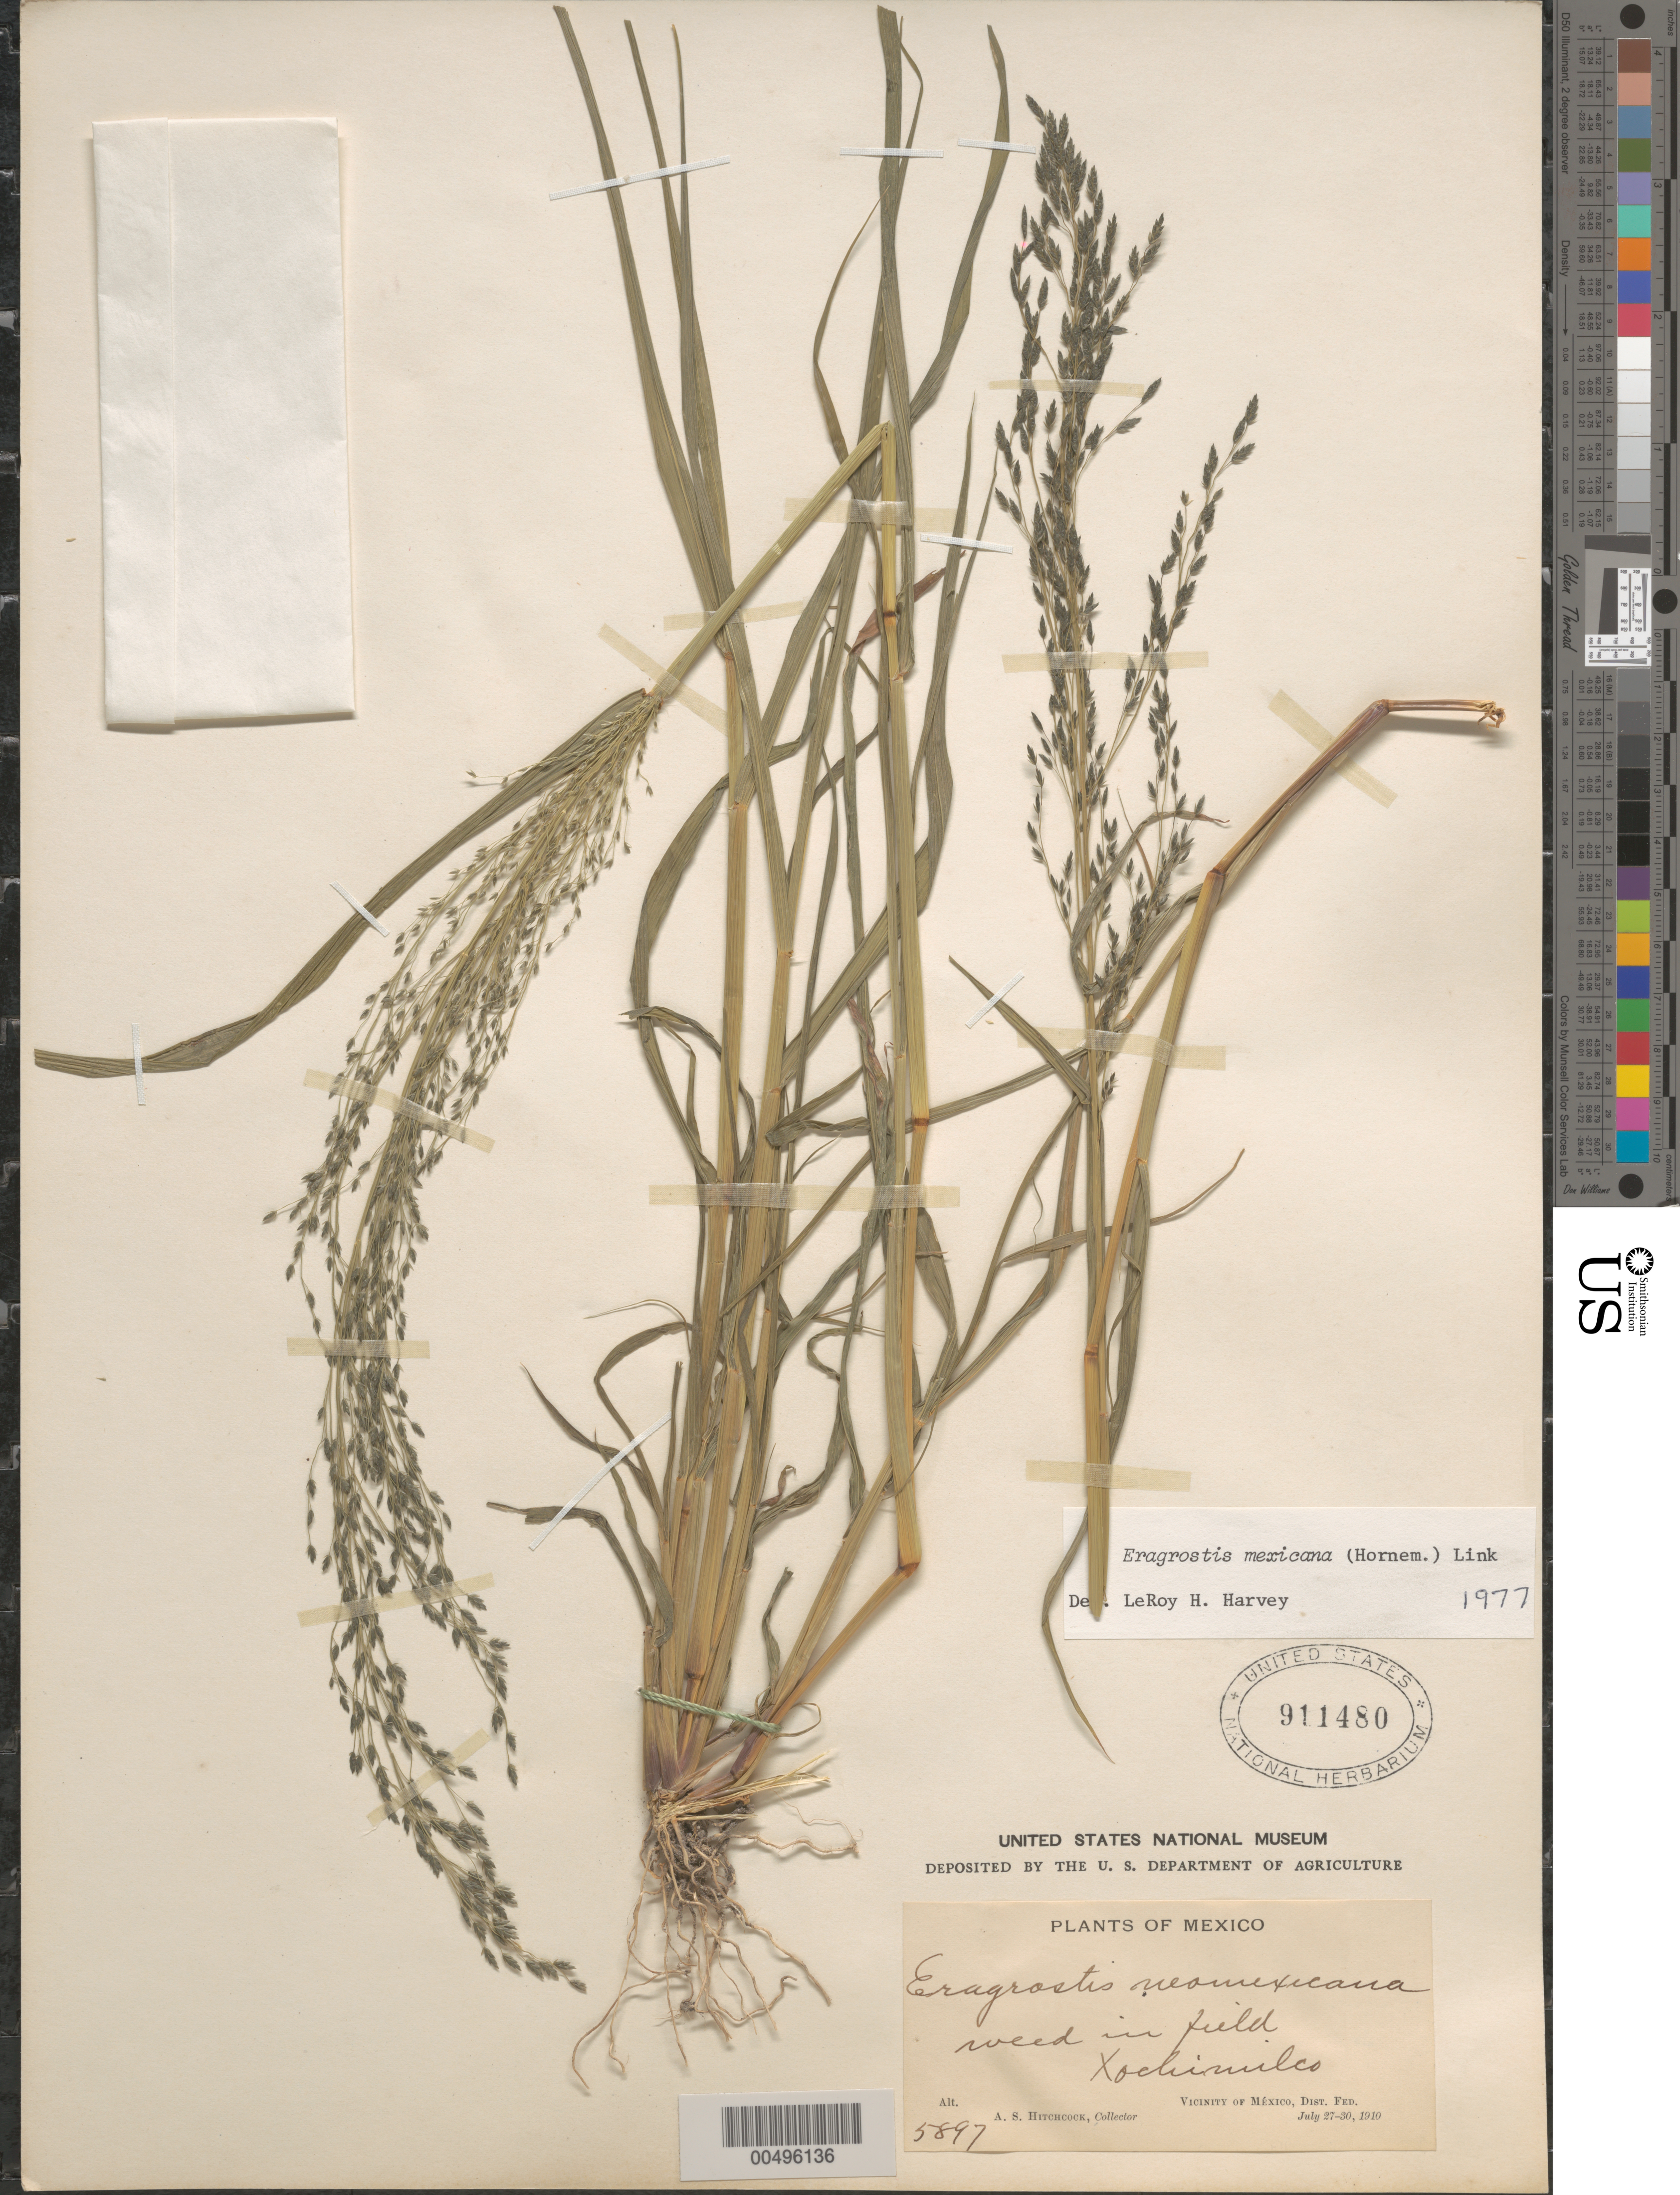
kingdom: Plantae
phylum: Tracheophyta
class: Liliopsida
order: Poales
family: Poaceae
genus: Eragrostis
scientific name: Eragrostis mexicana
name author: (Hornem.) Link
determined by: Harvey, L. H.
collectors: A. S. Hitchcock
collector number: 5897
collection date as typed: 27 Jul 1910 to 30 Jul 1910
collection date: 1910-07-27/1910-07-30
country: Mexico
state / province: Distrito Federal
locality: Vicinity of México, Xochimilco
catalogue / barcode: US 911480